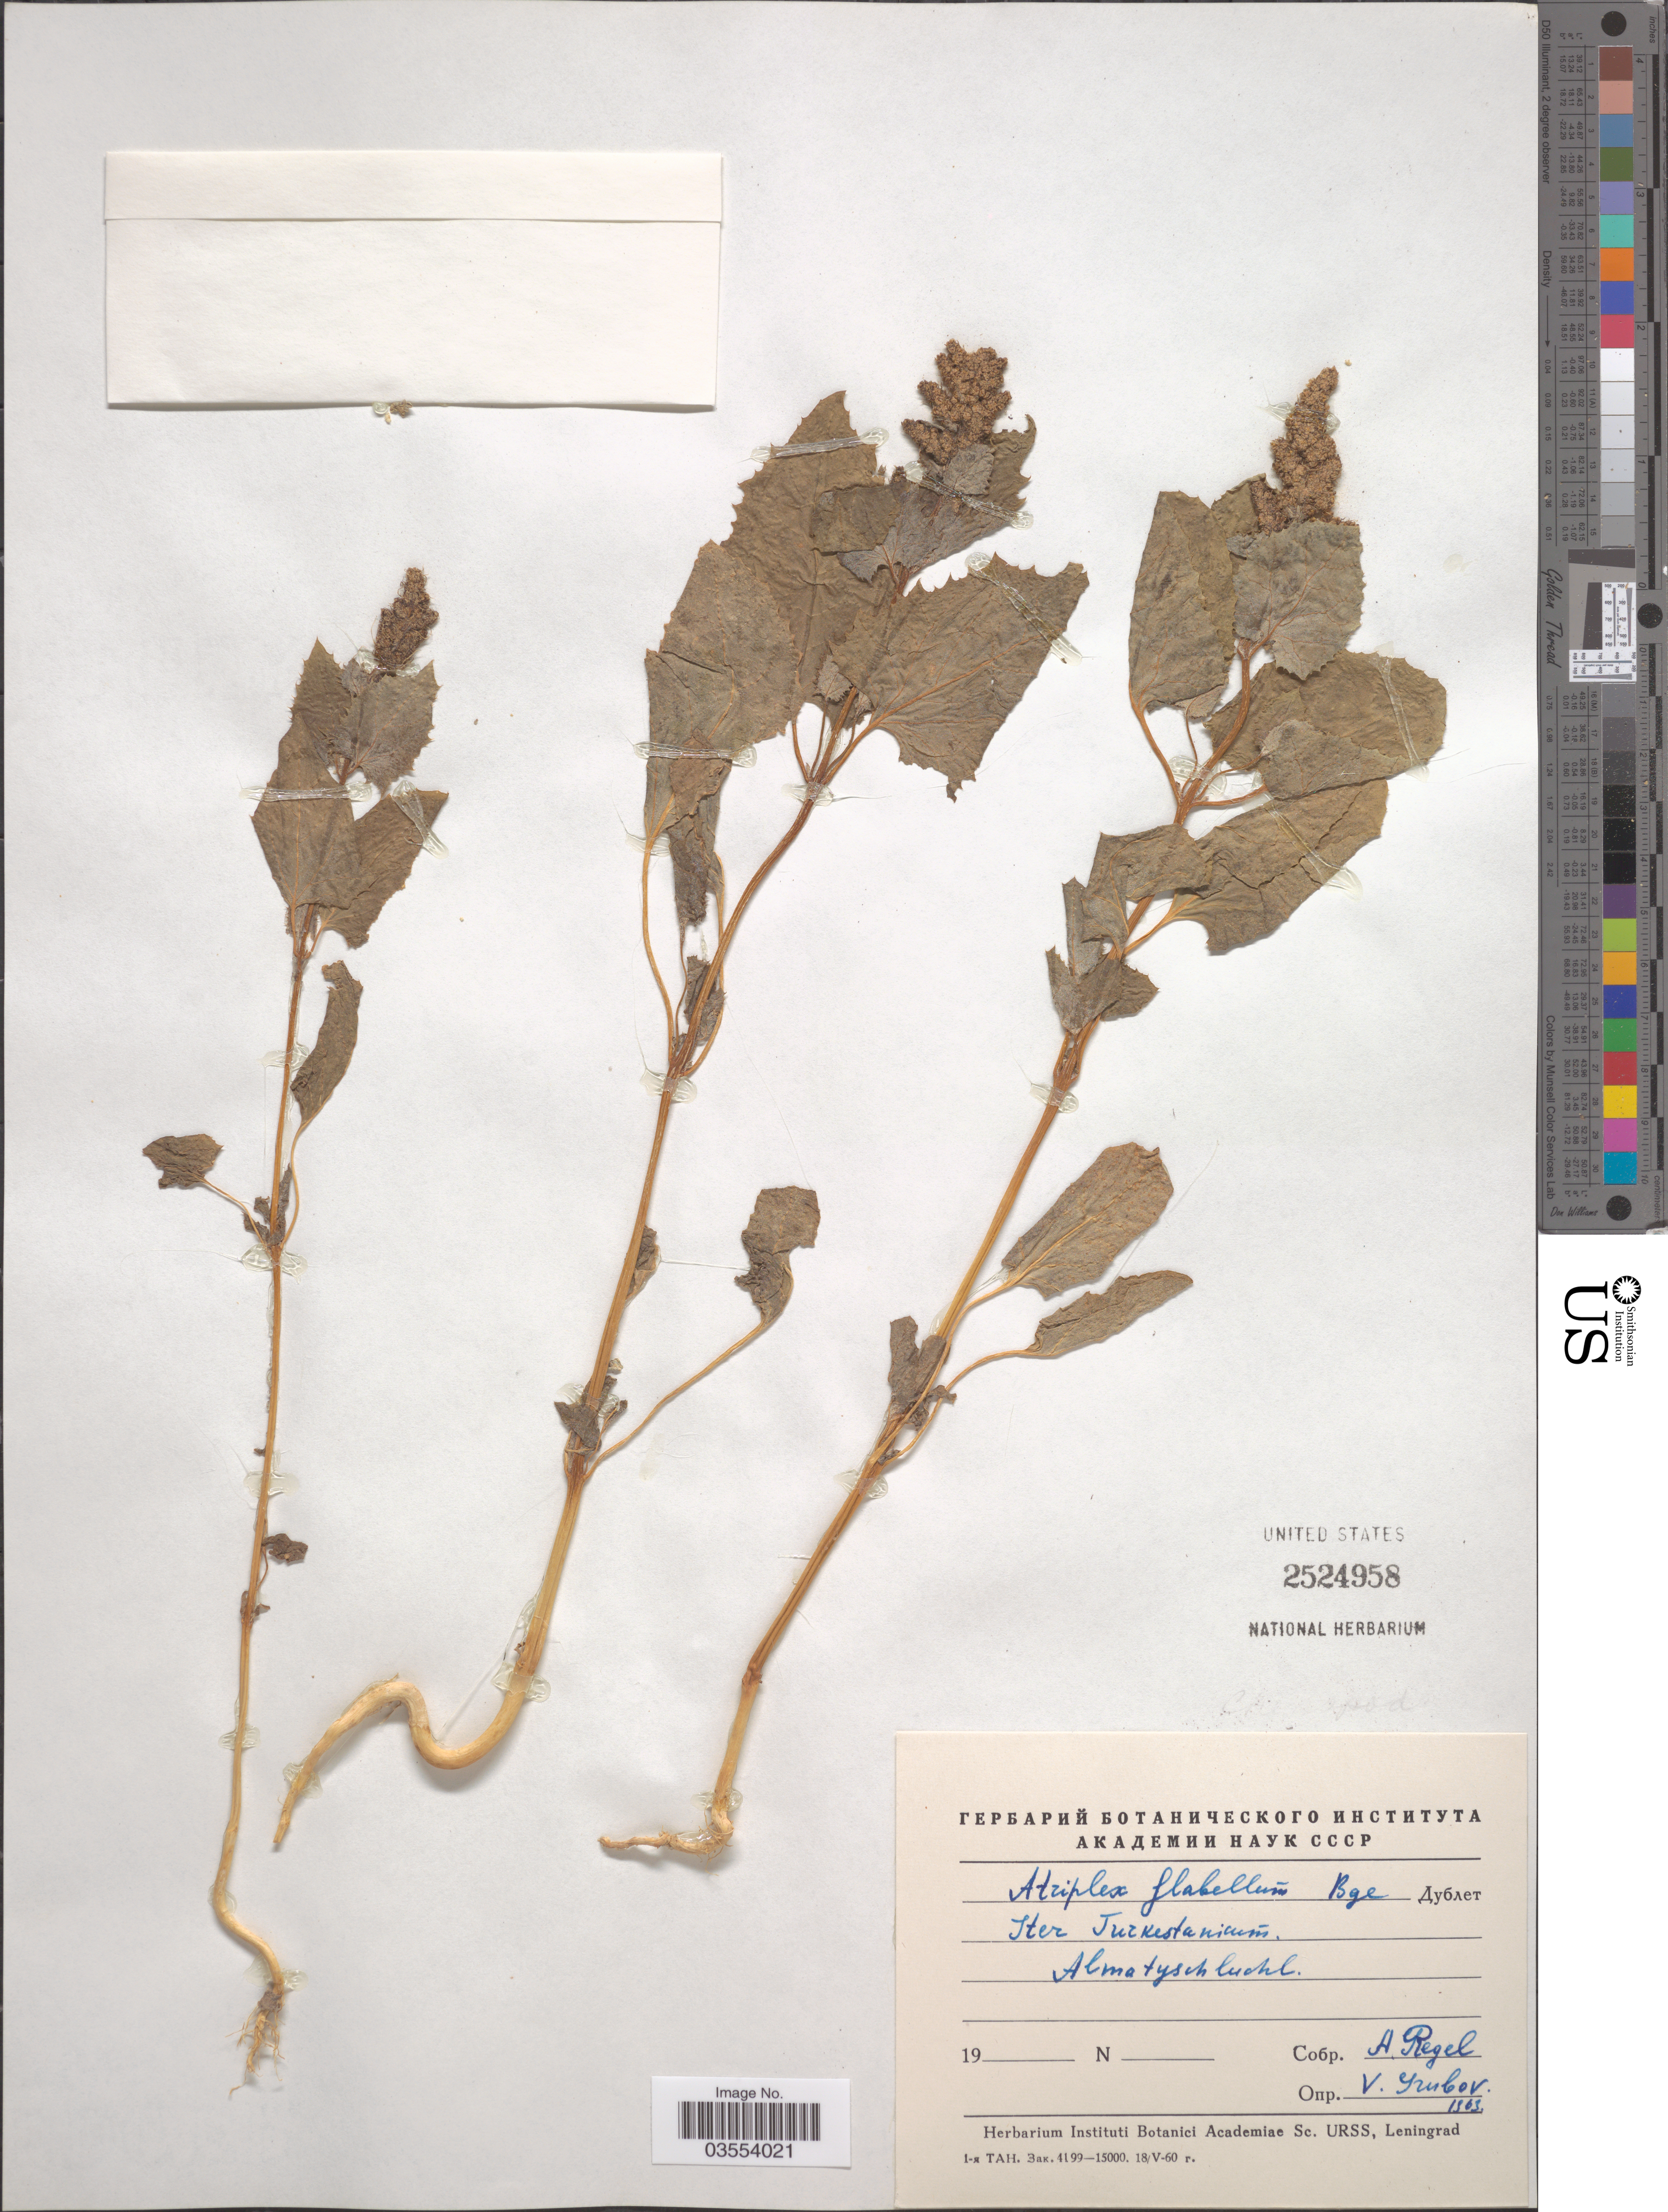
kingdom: Plantae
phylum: Tracheophyta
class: Magnoliopsida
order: Caryophyllales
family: Amaranthaceae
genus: Atriplex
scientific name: Atriplex flabellum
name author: Bunge & Boiss.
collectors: A. Regel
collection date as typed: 19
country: Kazakhstan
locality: Iter Turkestanicum. Almatyschlucht.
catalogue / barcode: US 2524958